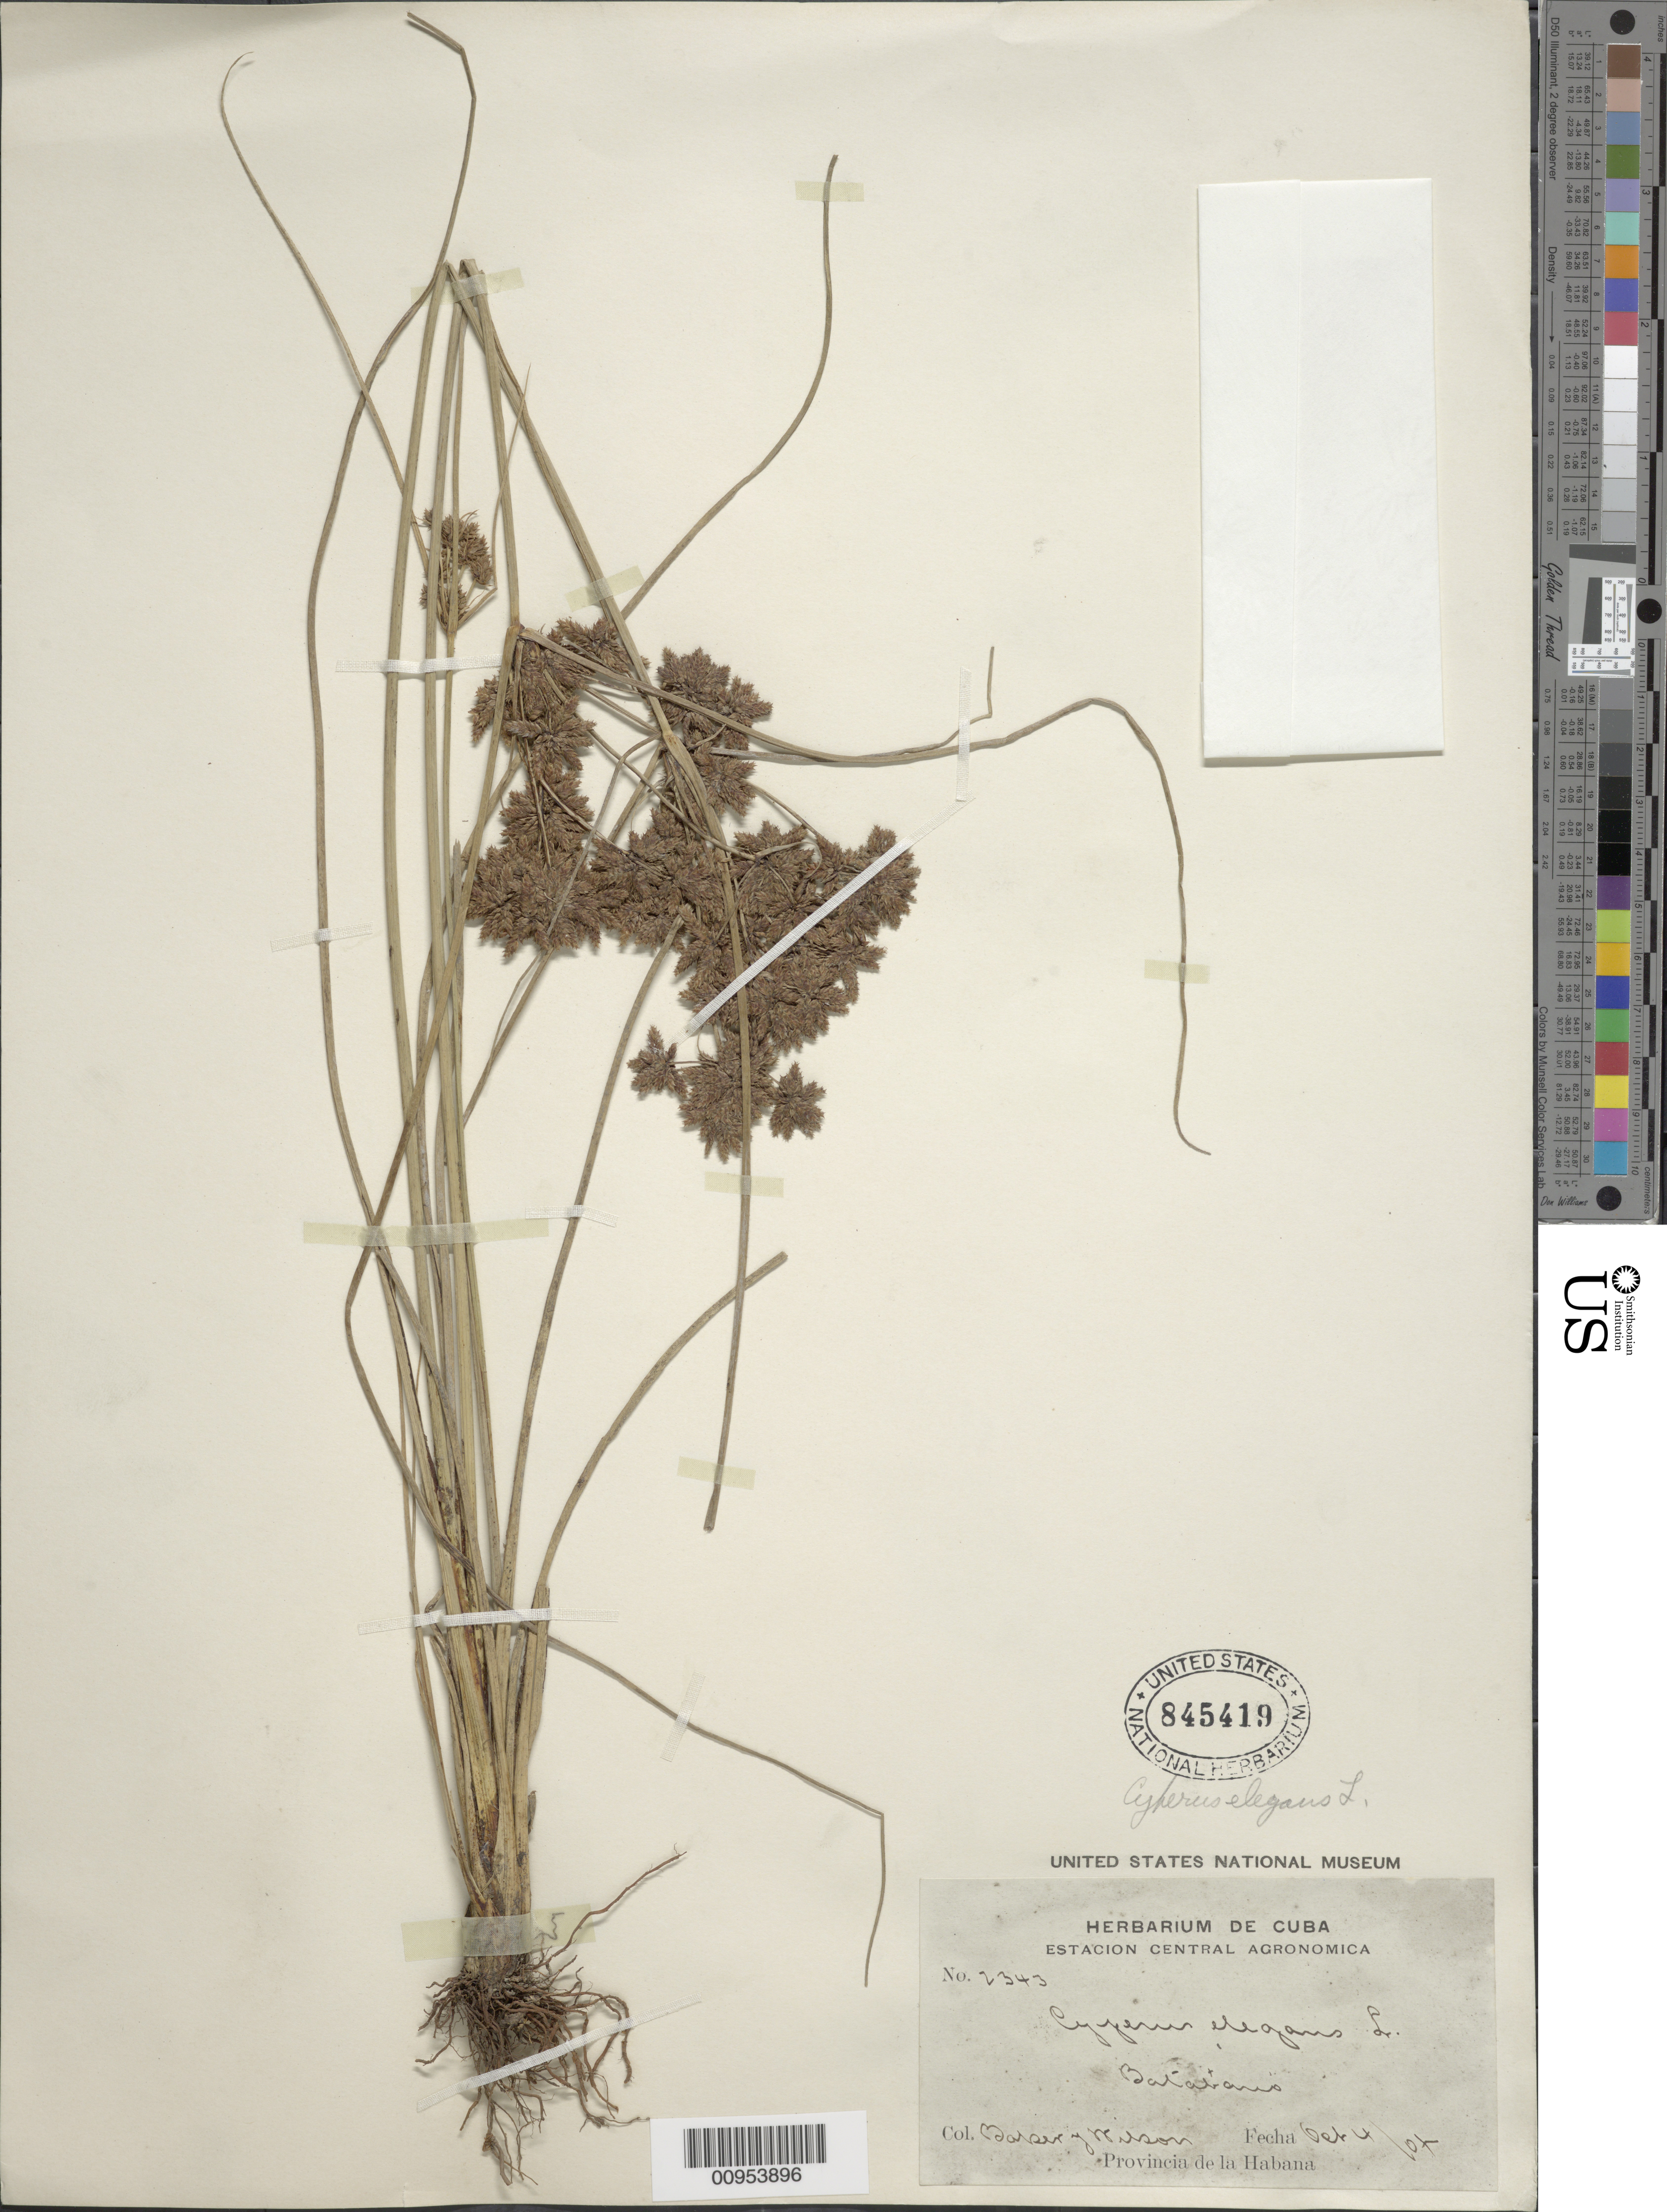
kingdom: Plantae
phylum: Tracheophyta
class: Liliopsida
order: Poales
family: Cyperaceae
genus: Cyperus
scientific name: Cyperus elegans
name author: L.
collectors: C. F. Baker & -- Wilson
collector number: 2343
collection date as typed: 04 Oct 1904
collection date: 1904-10-04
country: Cuba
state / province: La Habana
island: Cuba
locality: Batabano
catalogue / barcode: US 845419